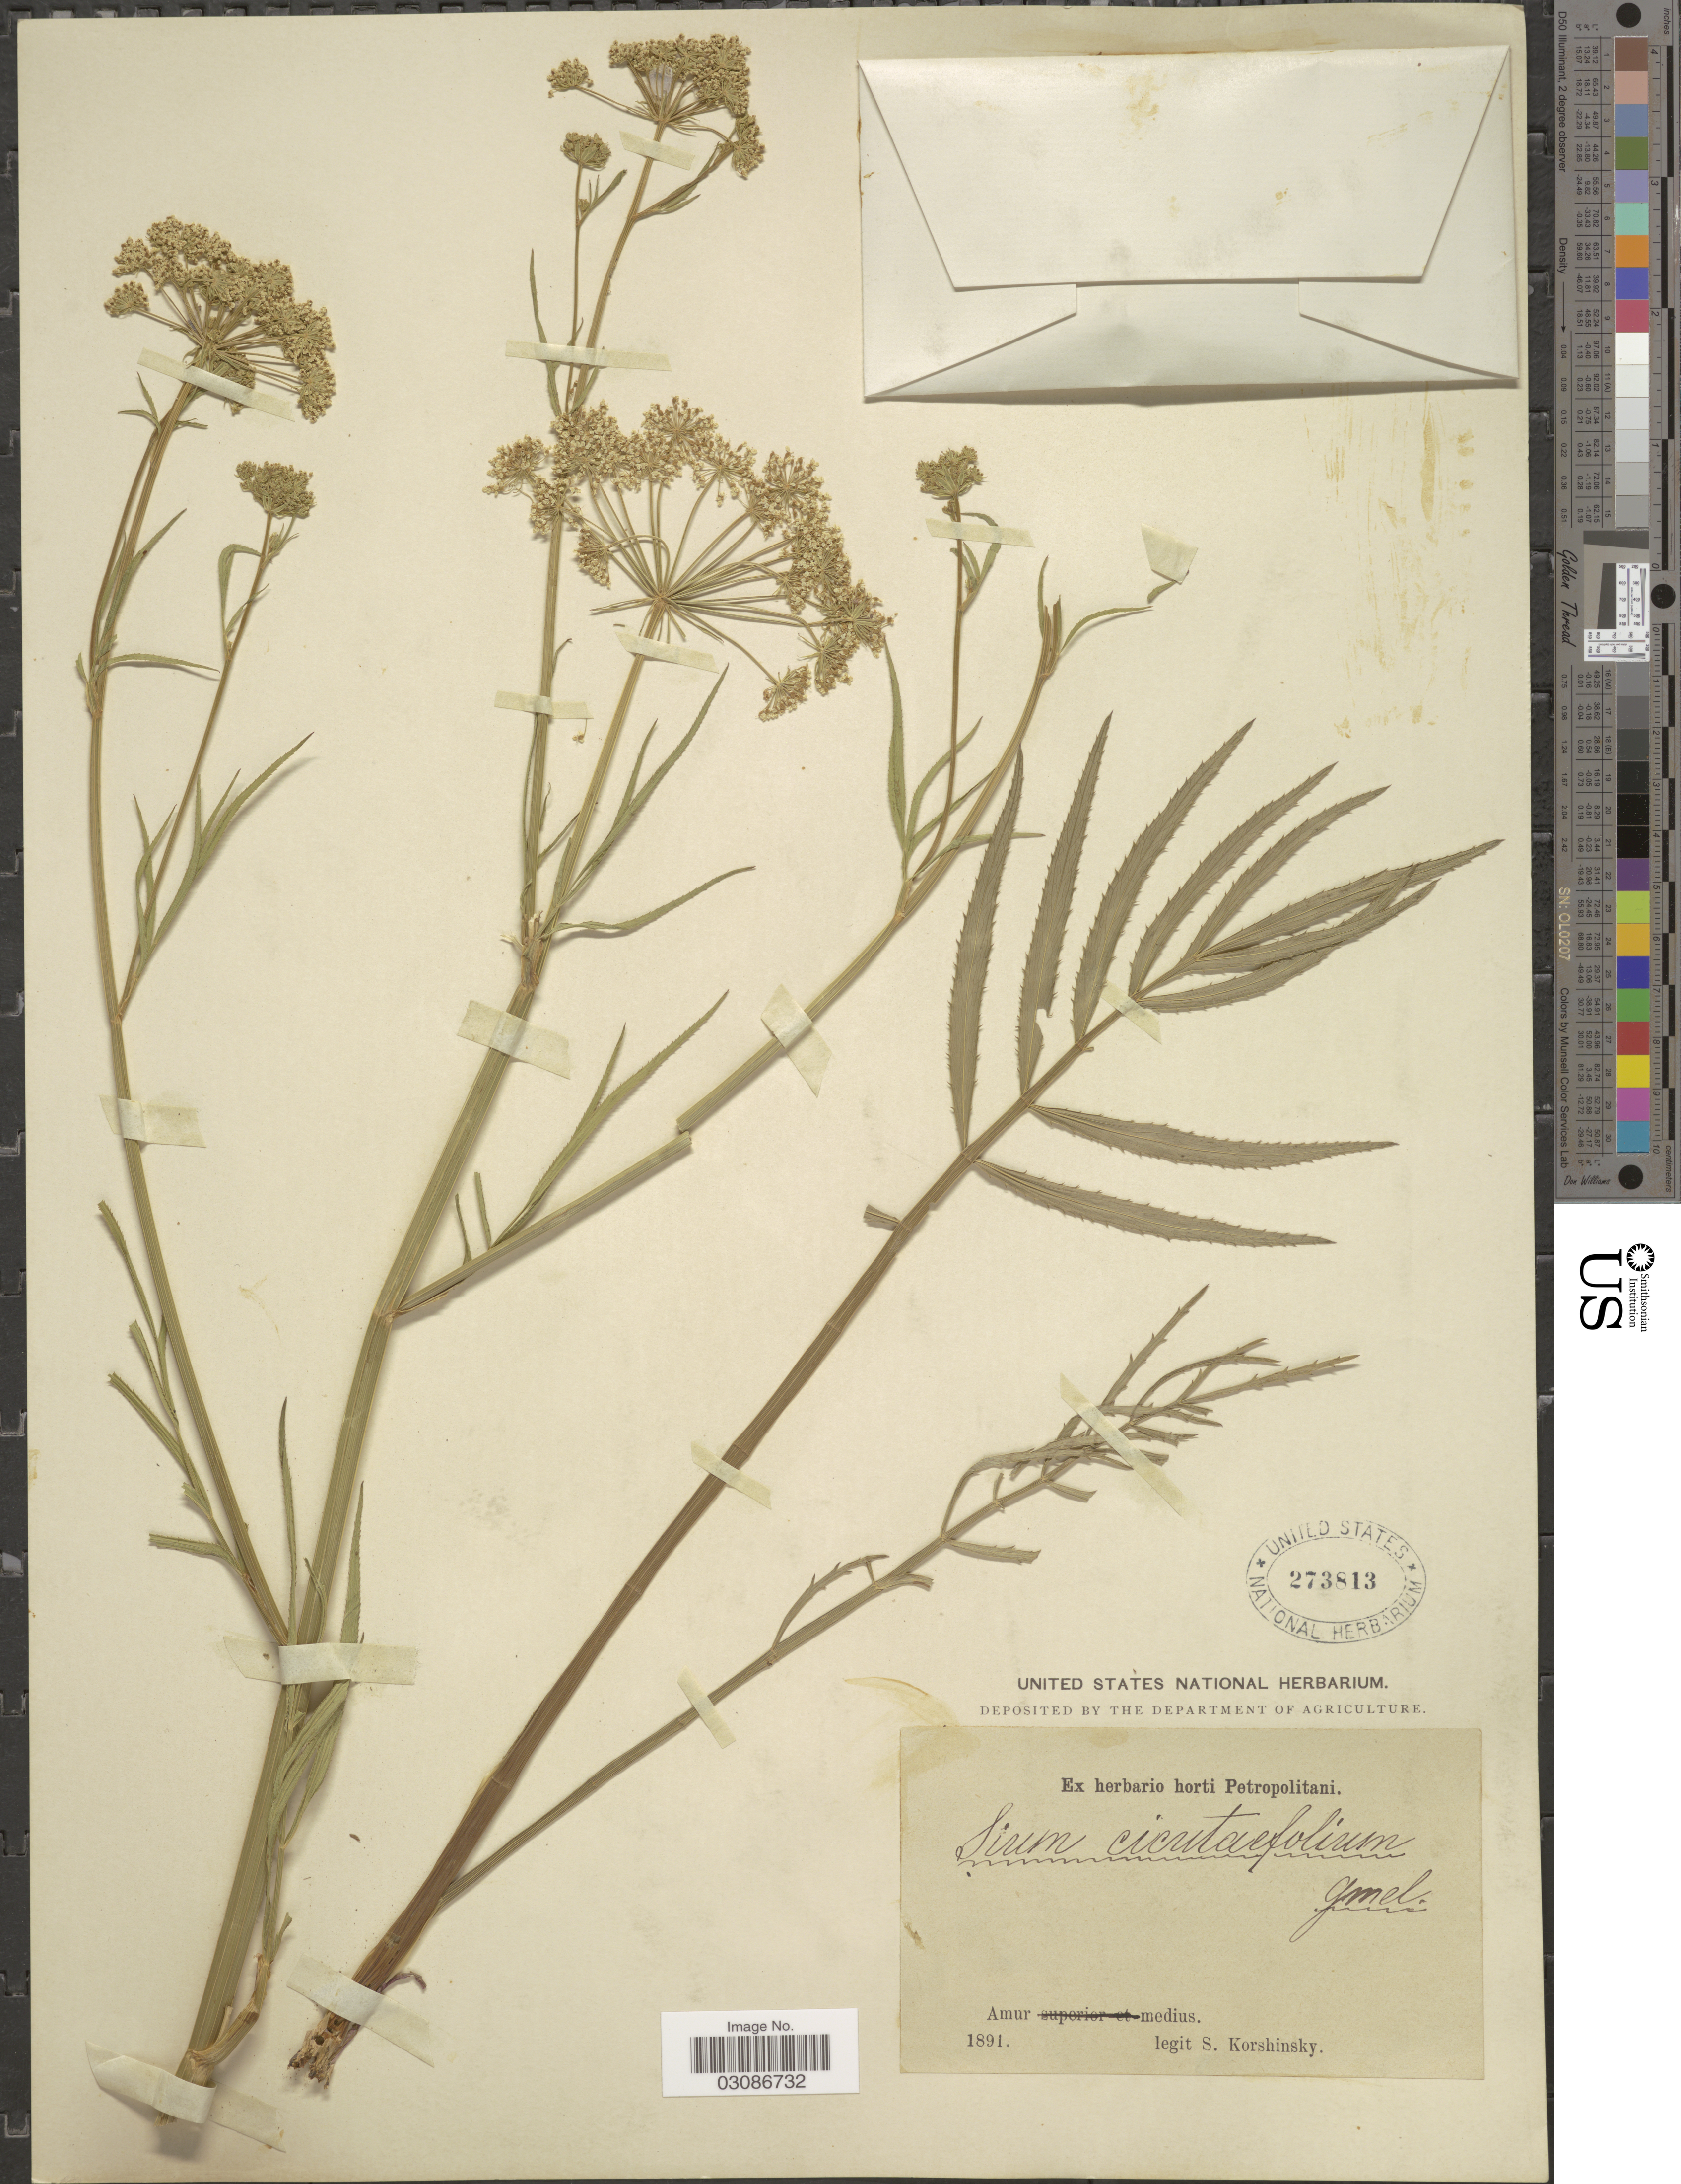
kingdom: Plantae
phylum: Tracheophyta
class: Magnoliopsida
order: Apiales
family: Apiaceae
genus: Sium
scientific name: Sium cicutifolium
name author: Schrenk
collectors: S. I. Korshinsky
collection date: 1891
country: Russian Federation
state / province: Amur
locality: Amur medius.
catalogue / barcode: US 273813